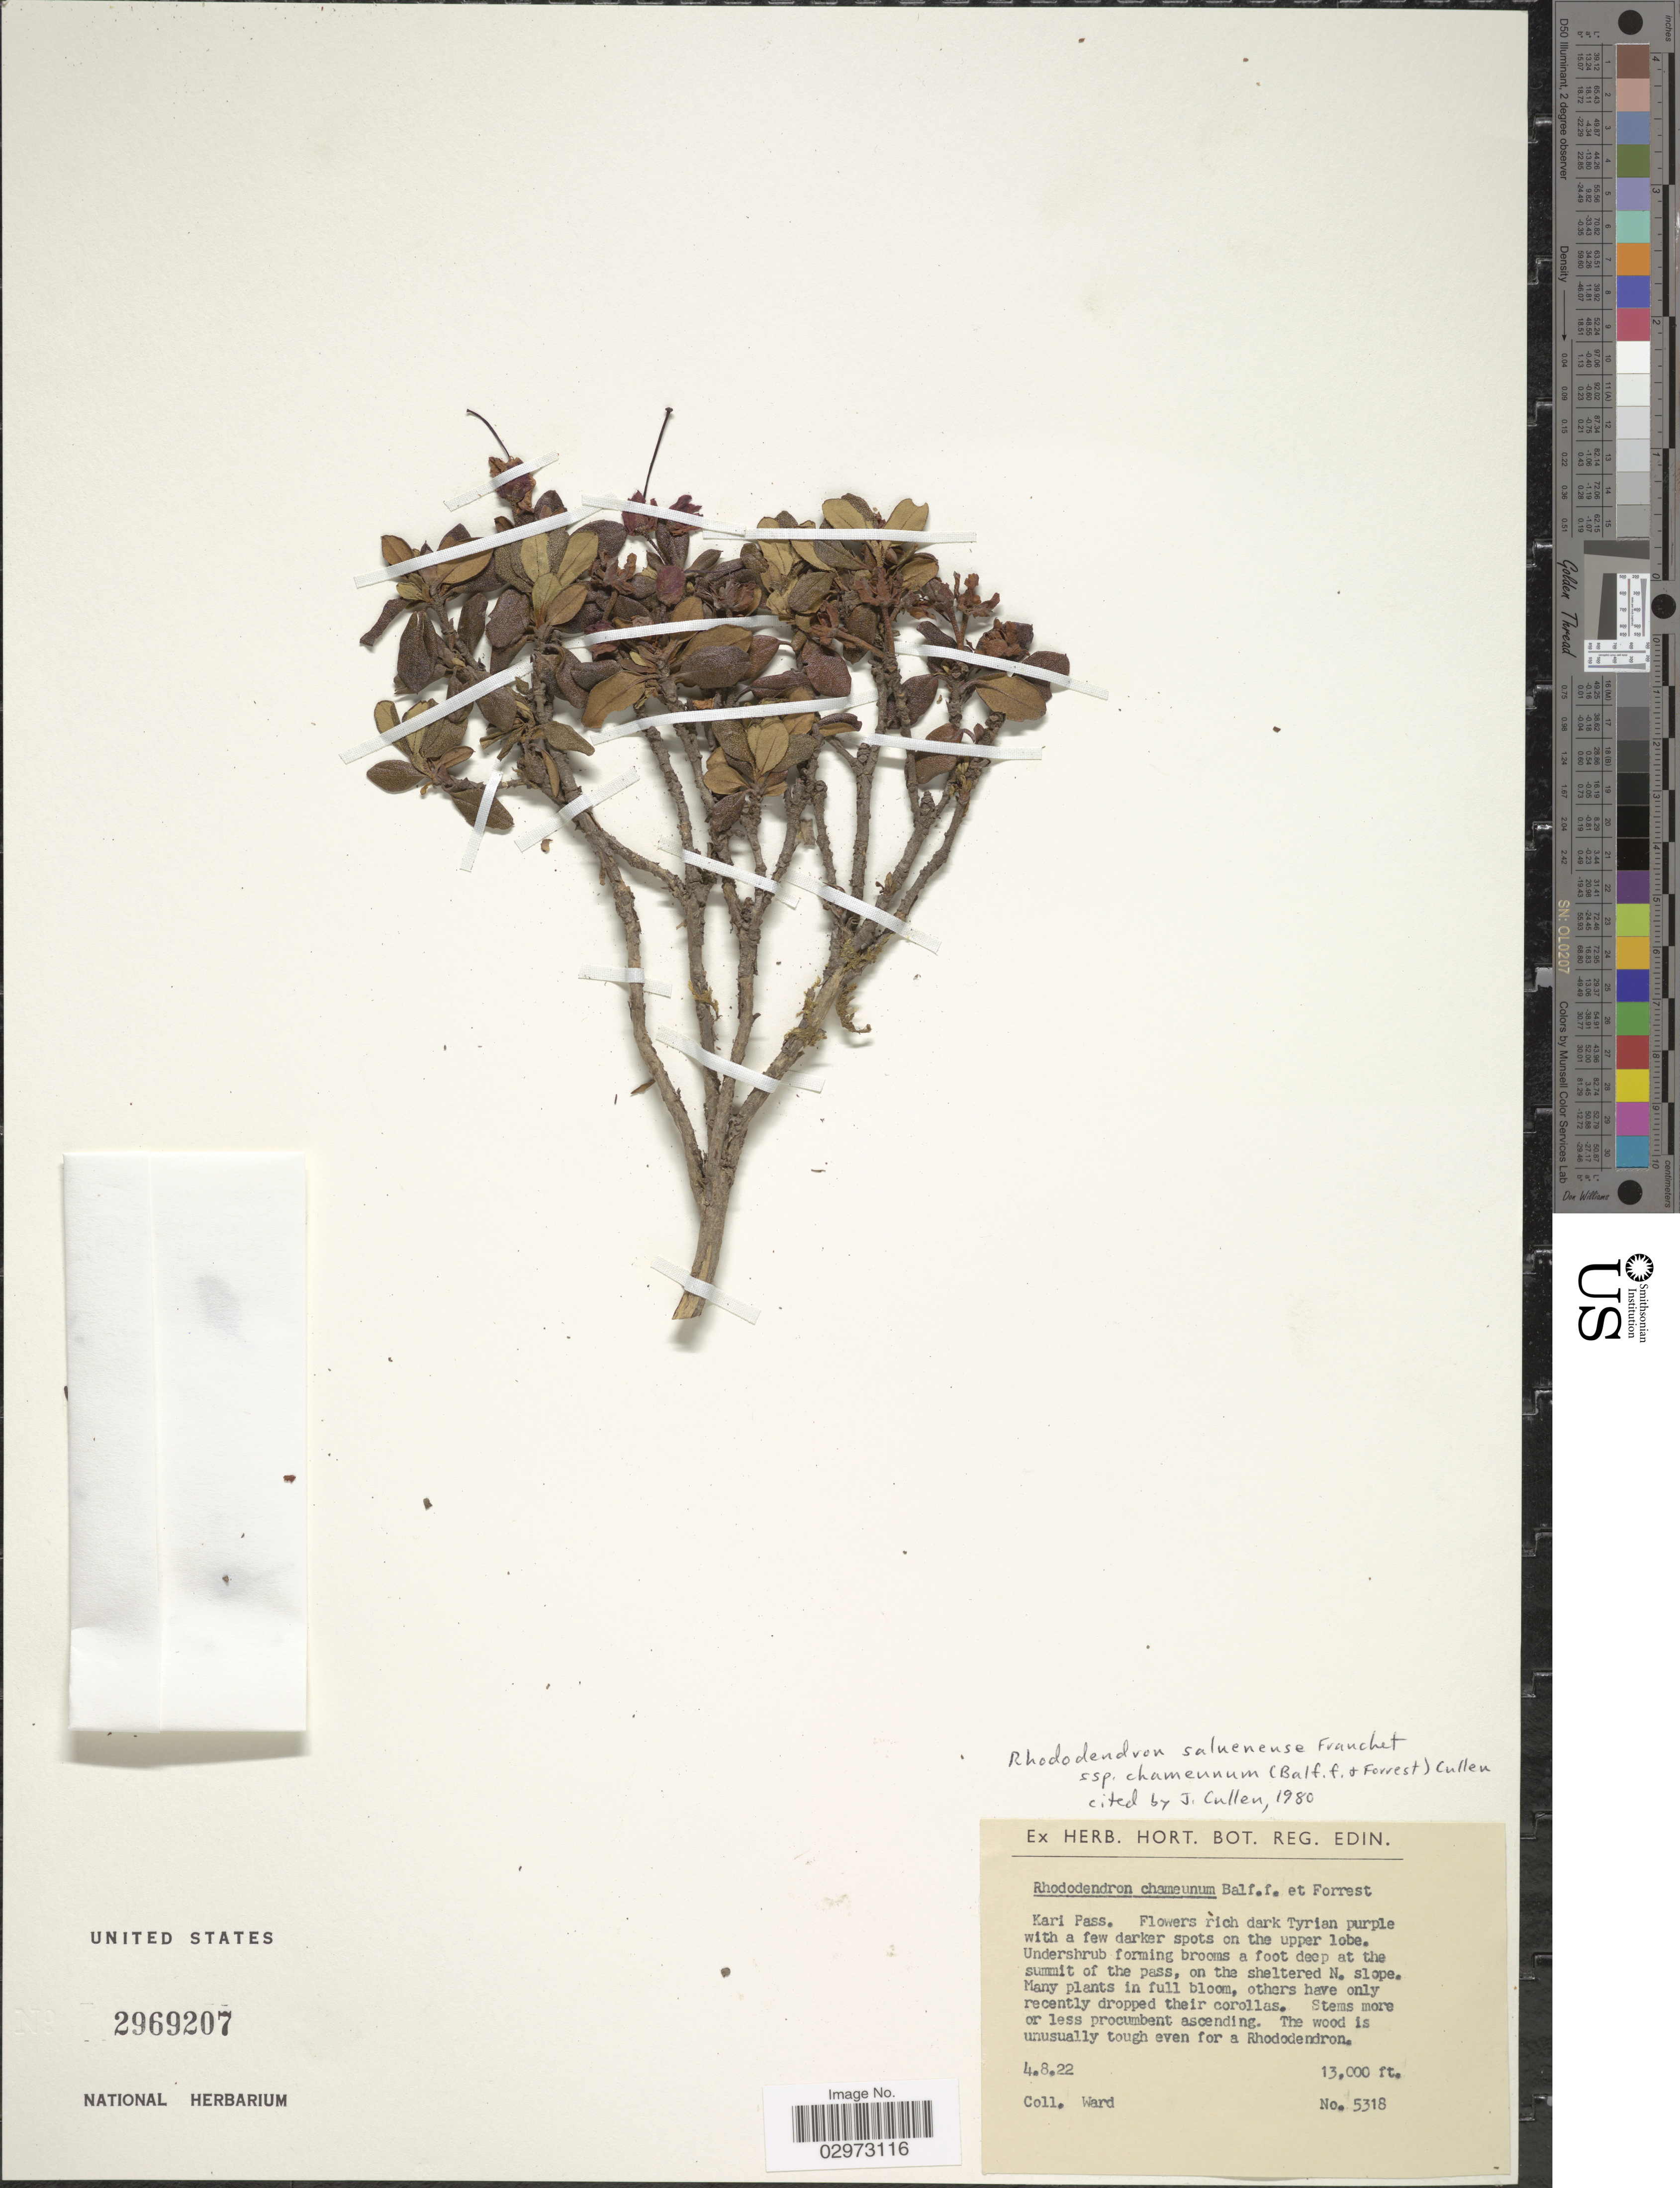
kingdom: Plantae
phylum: Tracheophyta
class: Magnoliopsida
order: Ericales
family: Ericaceae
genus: Rhododendron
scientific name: Rhododendron saluenense subsp. chameunum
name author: (Balf. f. & Forrest) Cullen in Cullen & D.F.Chamb.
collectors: -- Ward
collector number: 5318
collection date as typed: Transcribed d/m/y: 4/8/22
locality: Kari Pass. On the sheltered N. slope.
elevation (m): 3962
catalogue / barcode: US 2969207